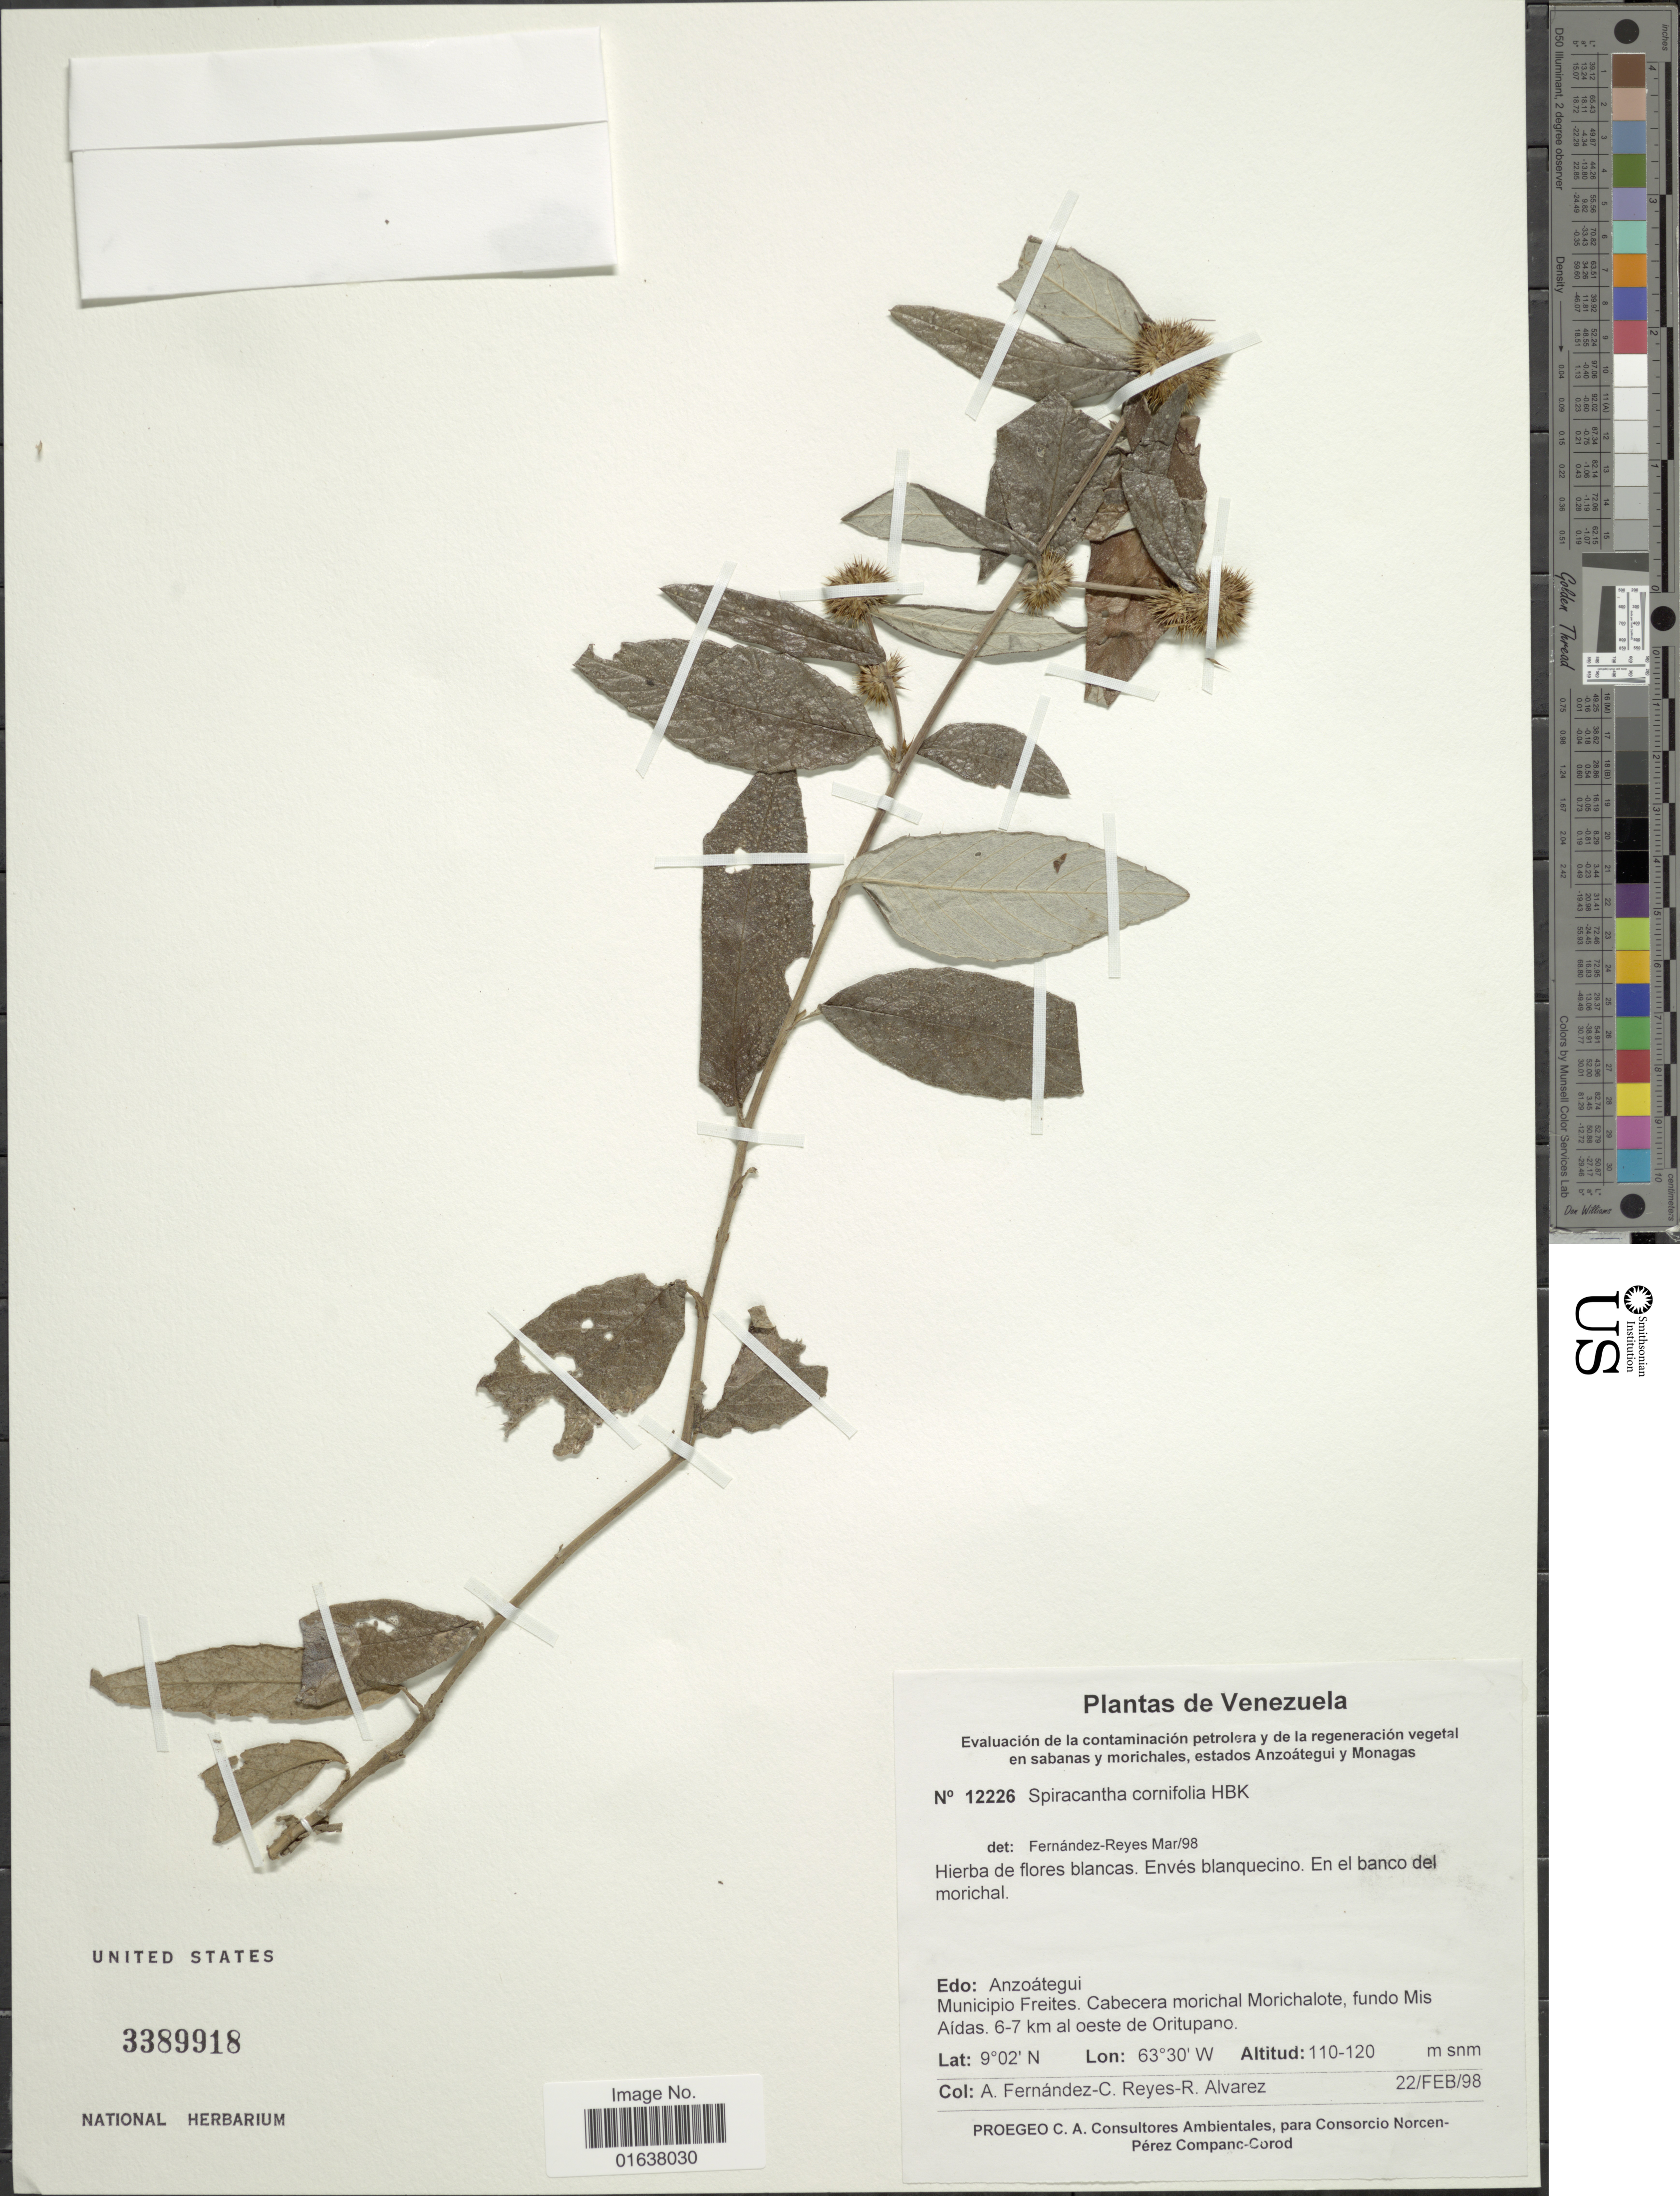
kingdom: Plantae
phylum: Tracheophyta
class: Magnoliopsida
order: Asterales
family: Asteraceae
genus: Spiracantha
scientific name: Spiracantha cornifolia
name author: Kunth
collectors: A. Fernández & R. Alvarez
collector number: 12226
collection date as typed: Transcribed d/m/y: 22/2/98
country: Venezuela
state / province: Anzoategui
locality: Municipio Freitas. Cabecera morichal Morichalote, fundo Mis Aidas, 6-7 km al oeste de Oritupano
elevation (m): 110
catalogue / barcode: US 3389918